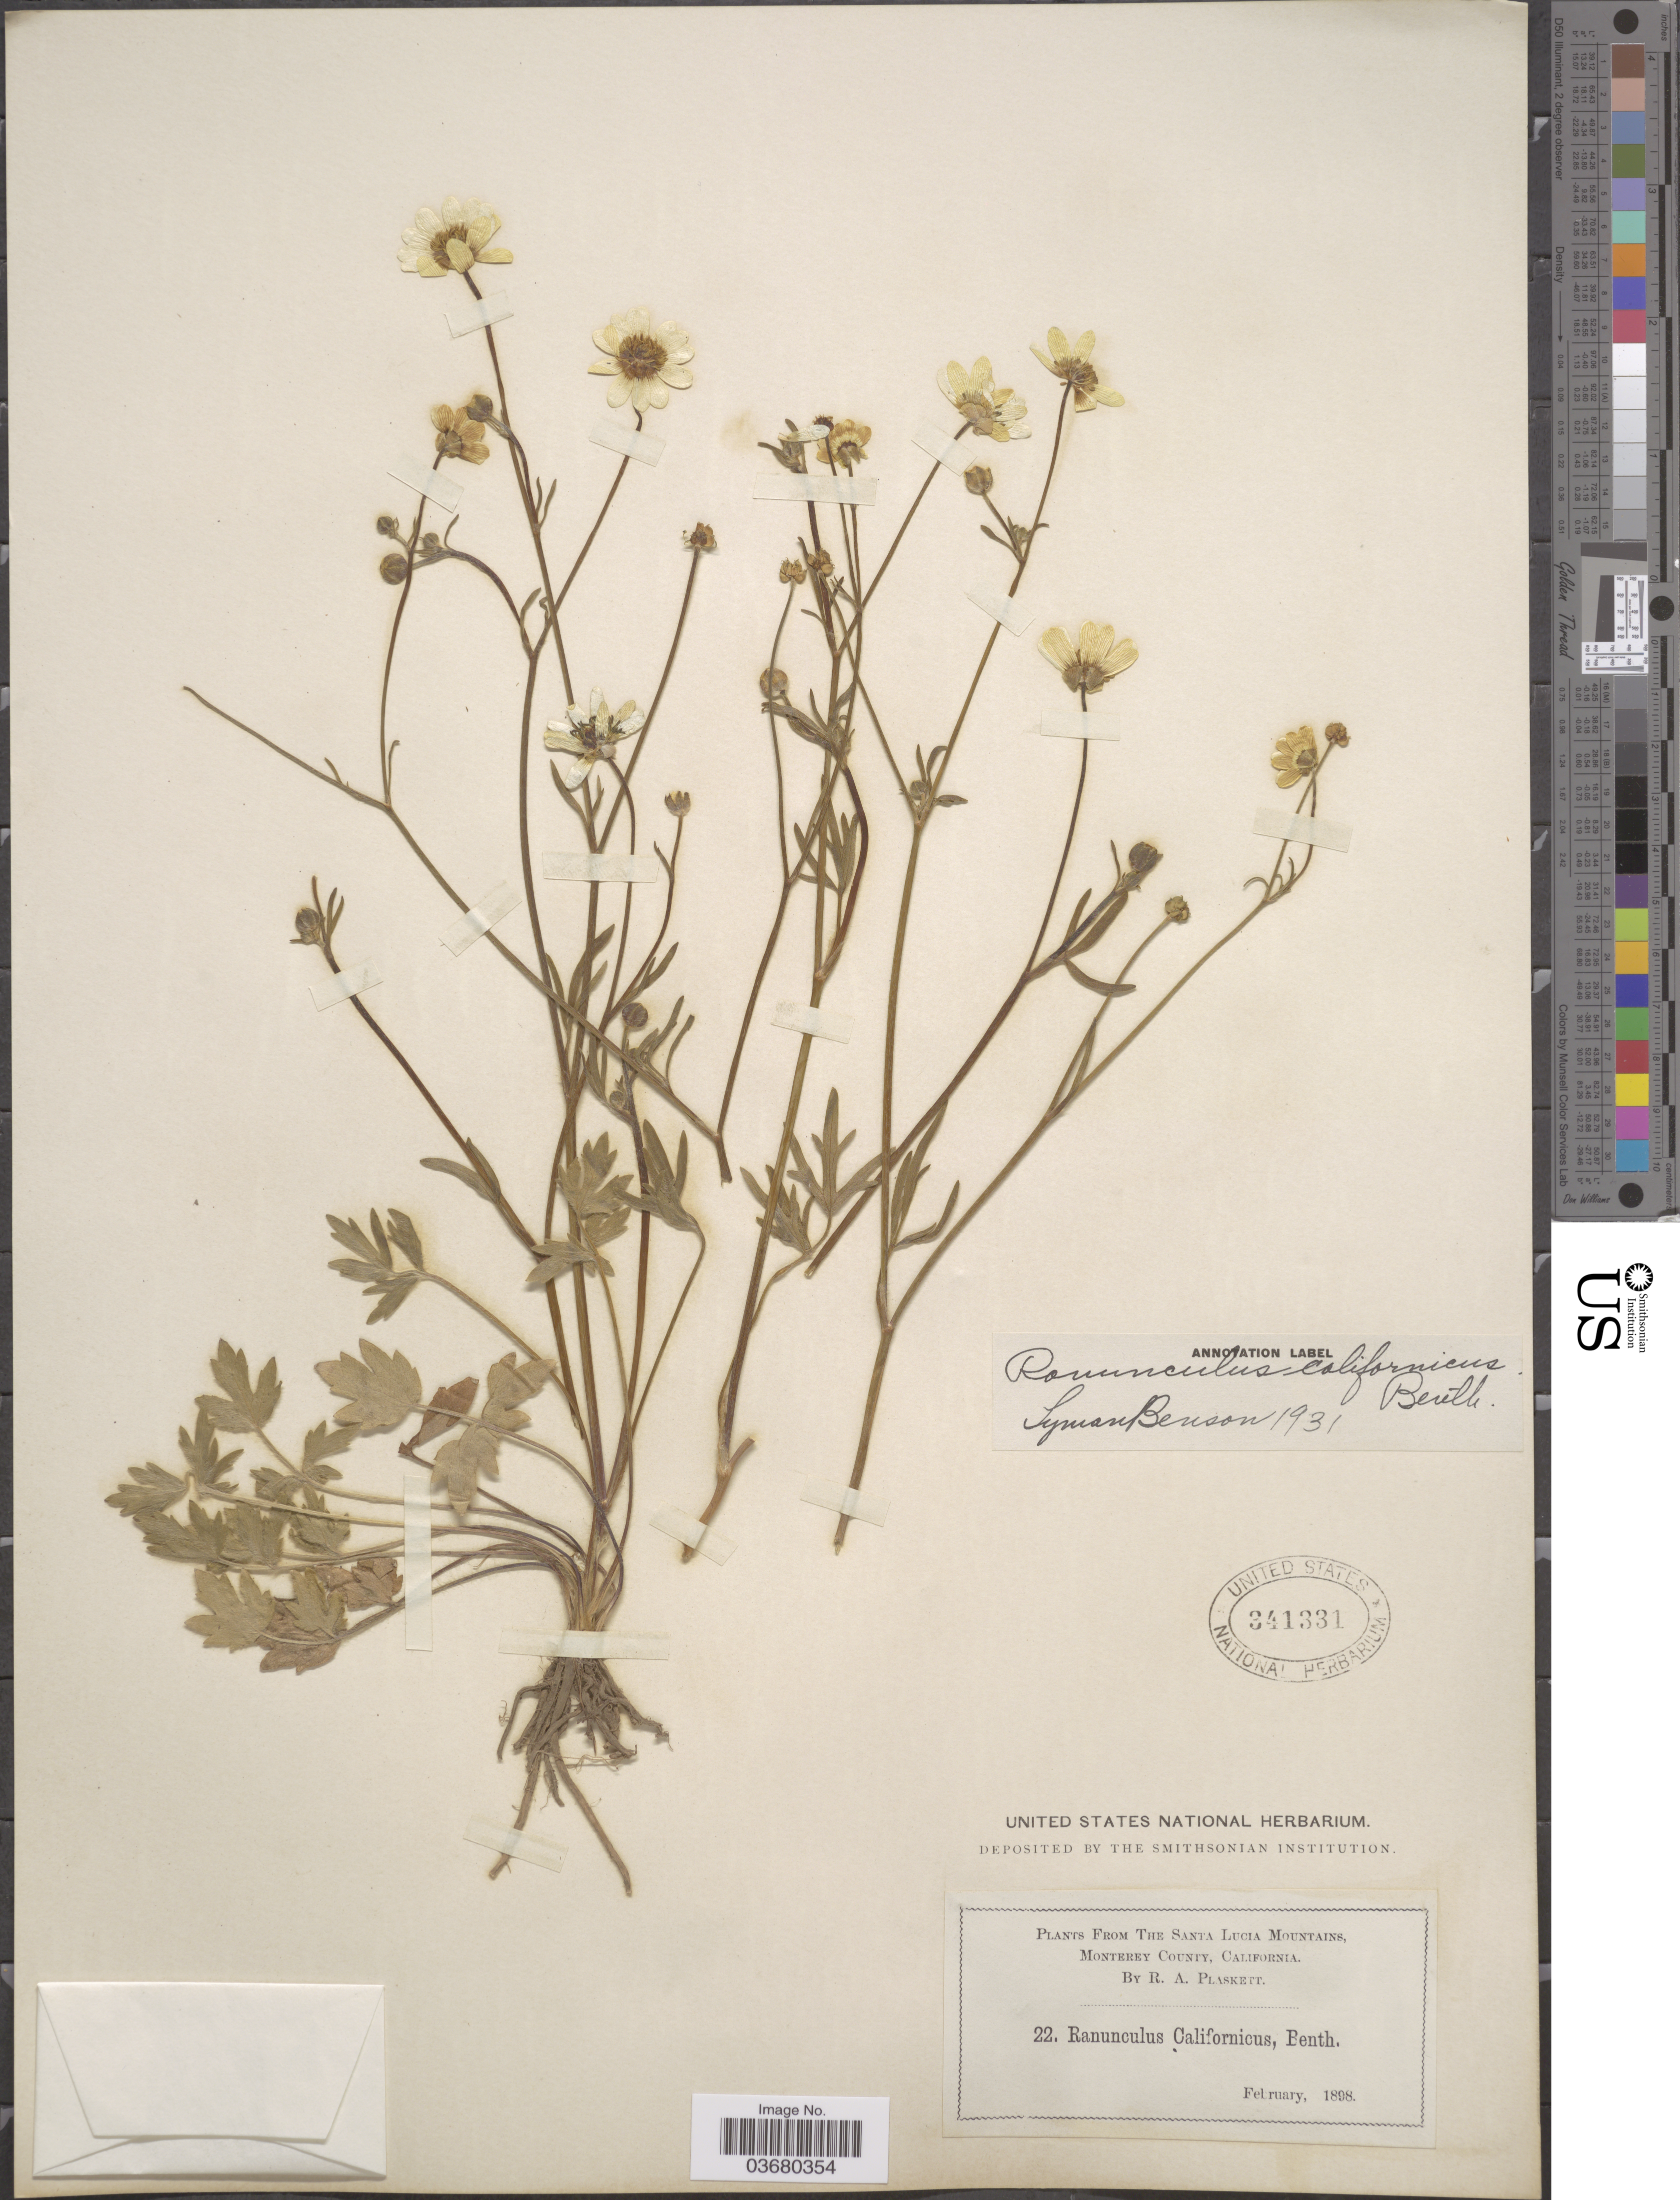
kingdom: Plantae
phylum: Tracheophyta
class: Magnoliopsida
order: Ranunculales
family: Ranunculaceae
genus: Ranunculus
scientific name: Ranunculus californicus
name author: Benth.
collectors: R. Plaskett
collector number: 22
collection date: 1898-02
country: United States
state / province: California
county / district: Monterey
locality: The Santa Lucia Mountains, Monterey County.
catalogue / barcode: US 341331